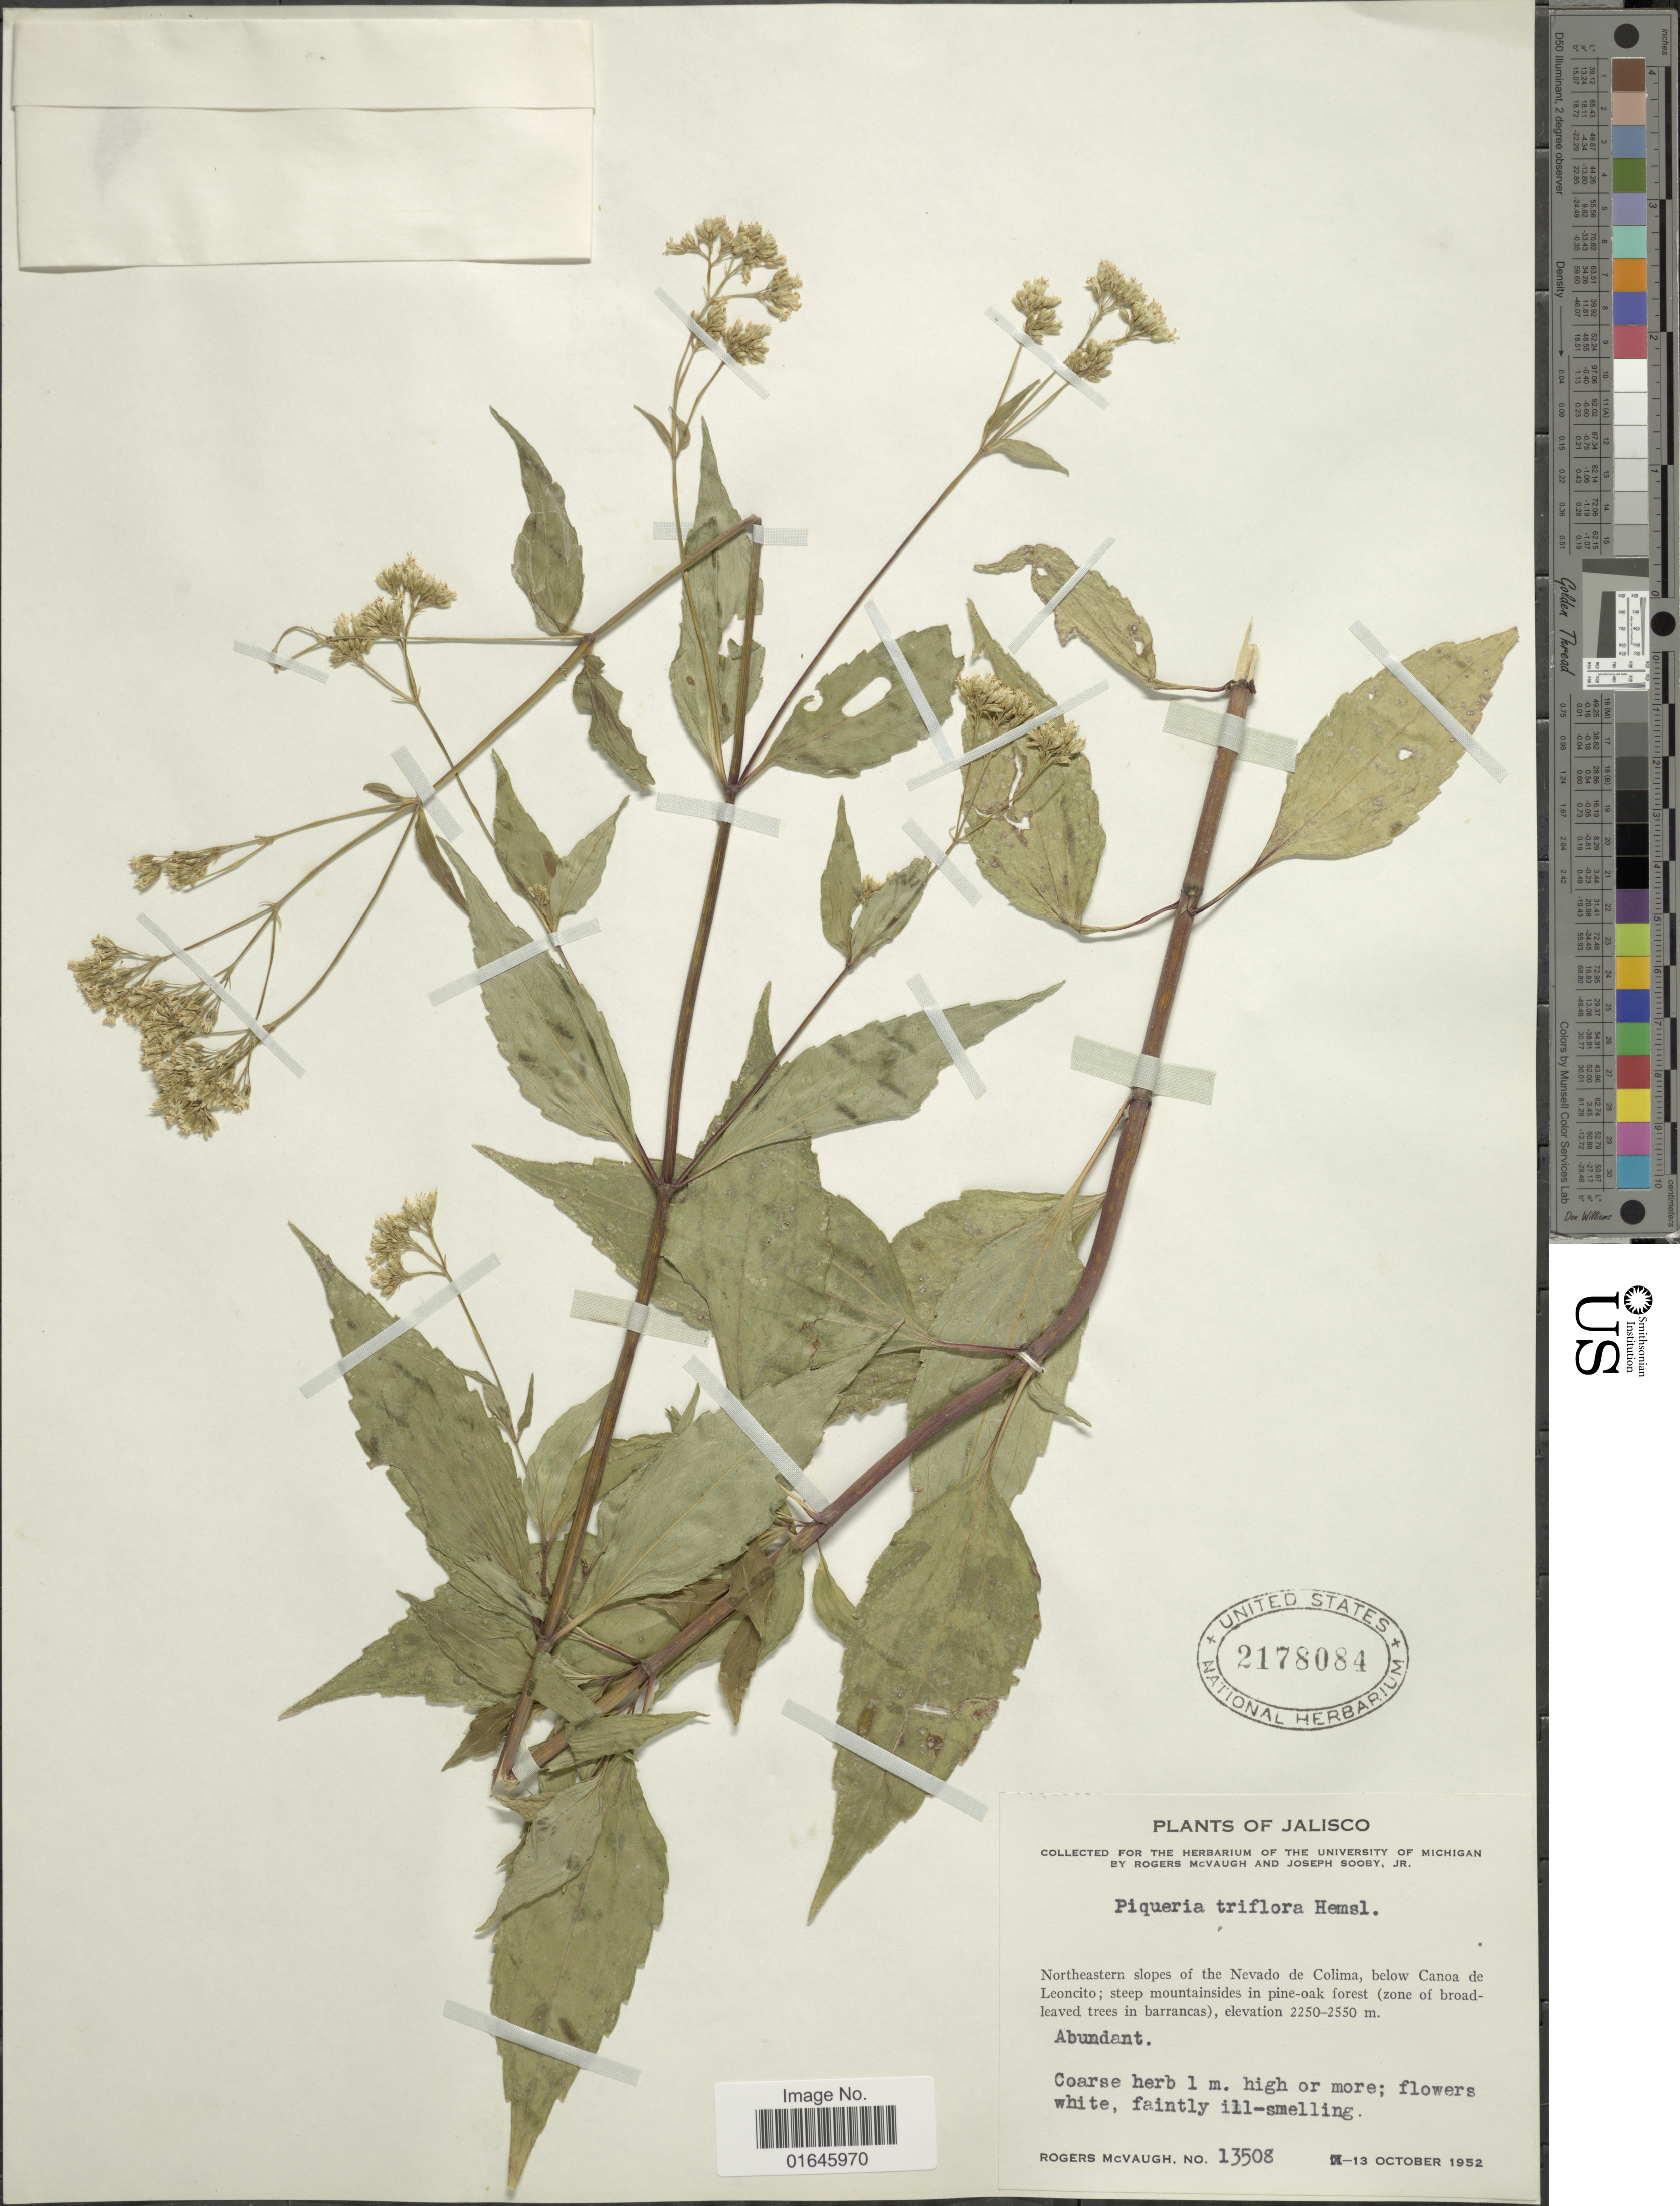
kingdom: Plantae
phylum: Tracheophyta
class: Magnoliopsida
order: Asterales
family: Asteraceae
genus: Piqueria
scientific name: Piqueria triflora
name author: Hemsl. in Godman &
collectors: R. McVaugh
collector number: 13508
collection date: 1952-10-13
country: Mexico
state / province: Jalisco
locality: Northeastern slopes of the Nevado de Colima, below Canoa de Leoncito; steep mountainsides in pine-oak (zone of broad leaed trees in barrancas)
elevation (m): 2250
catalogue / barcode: US 2178084